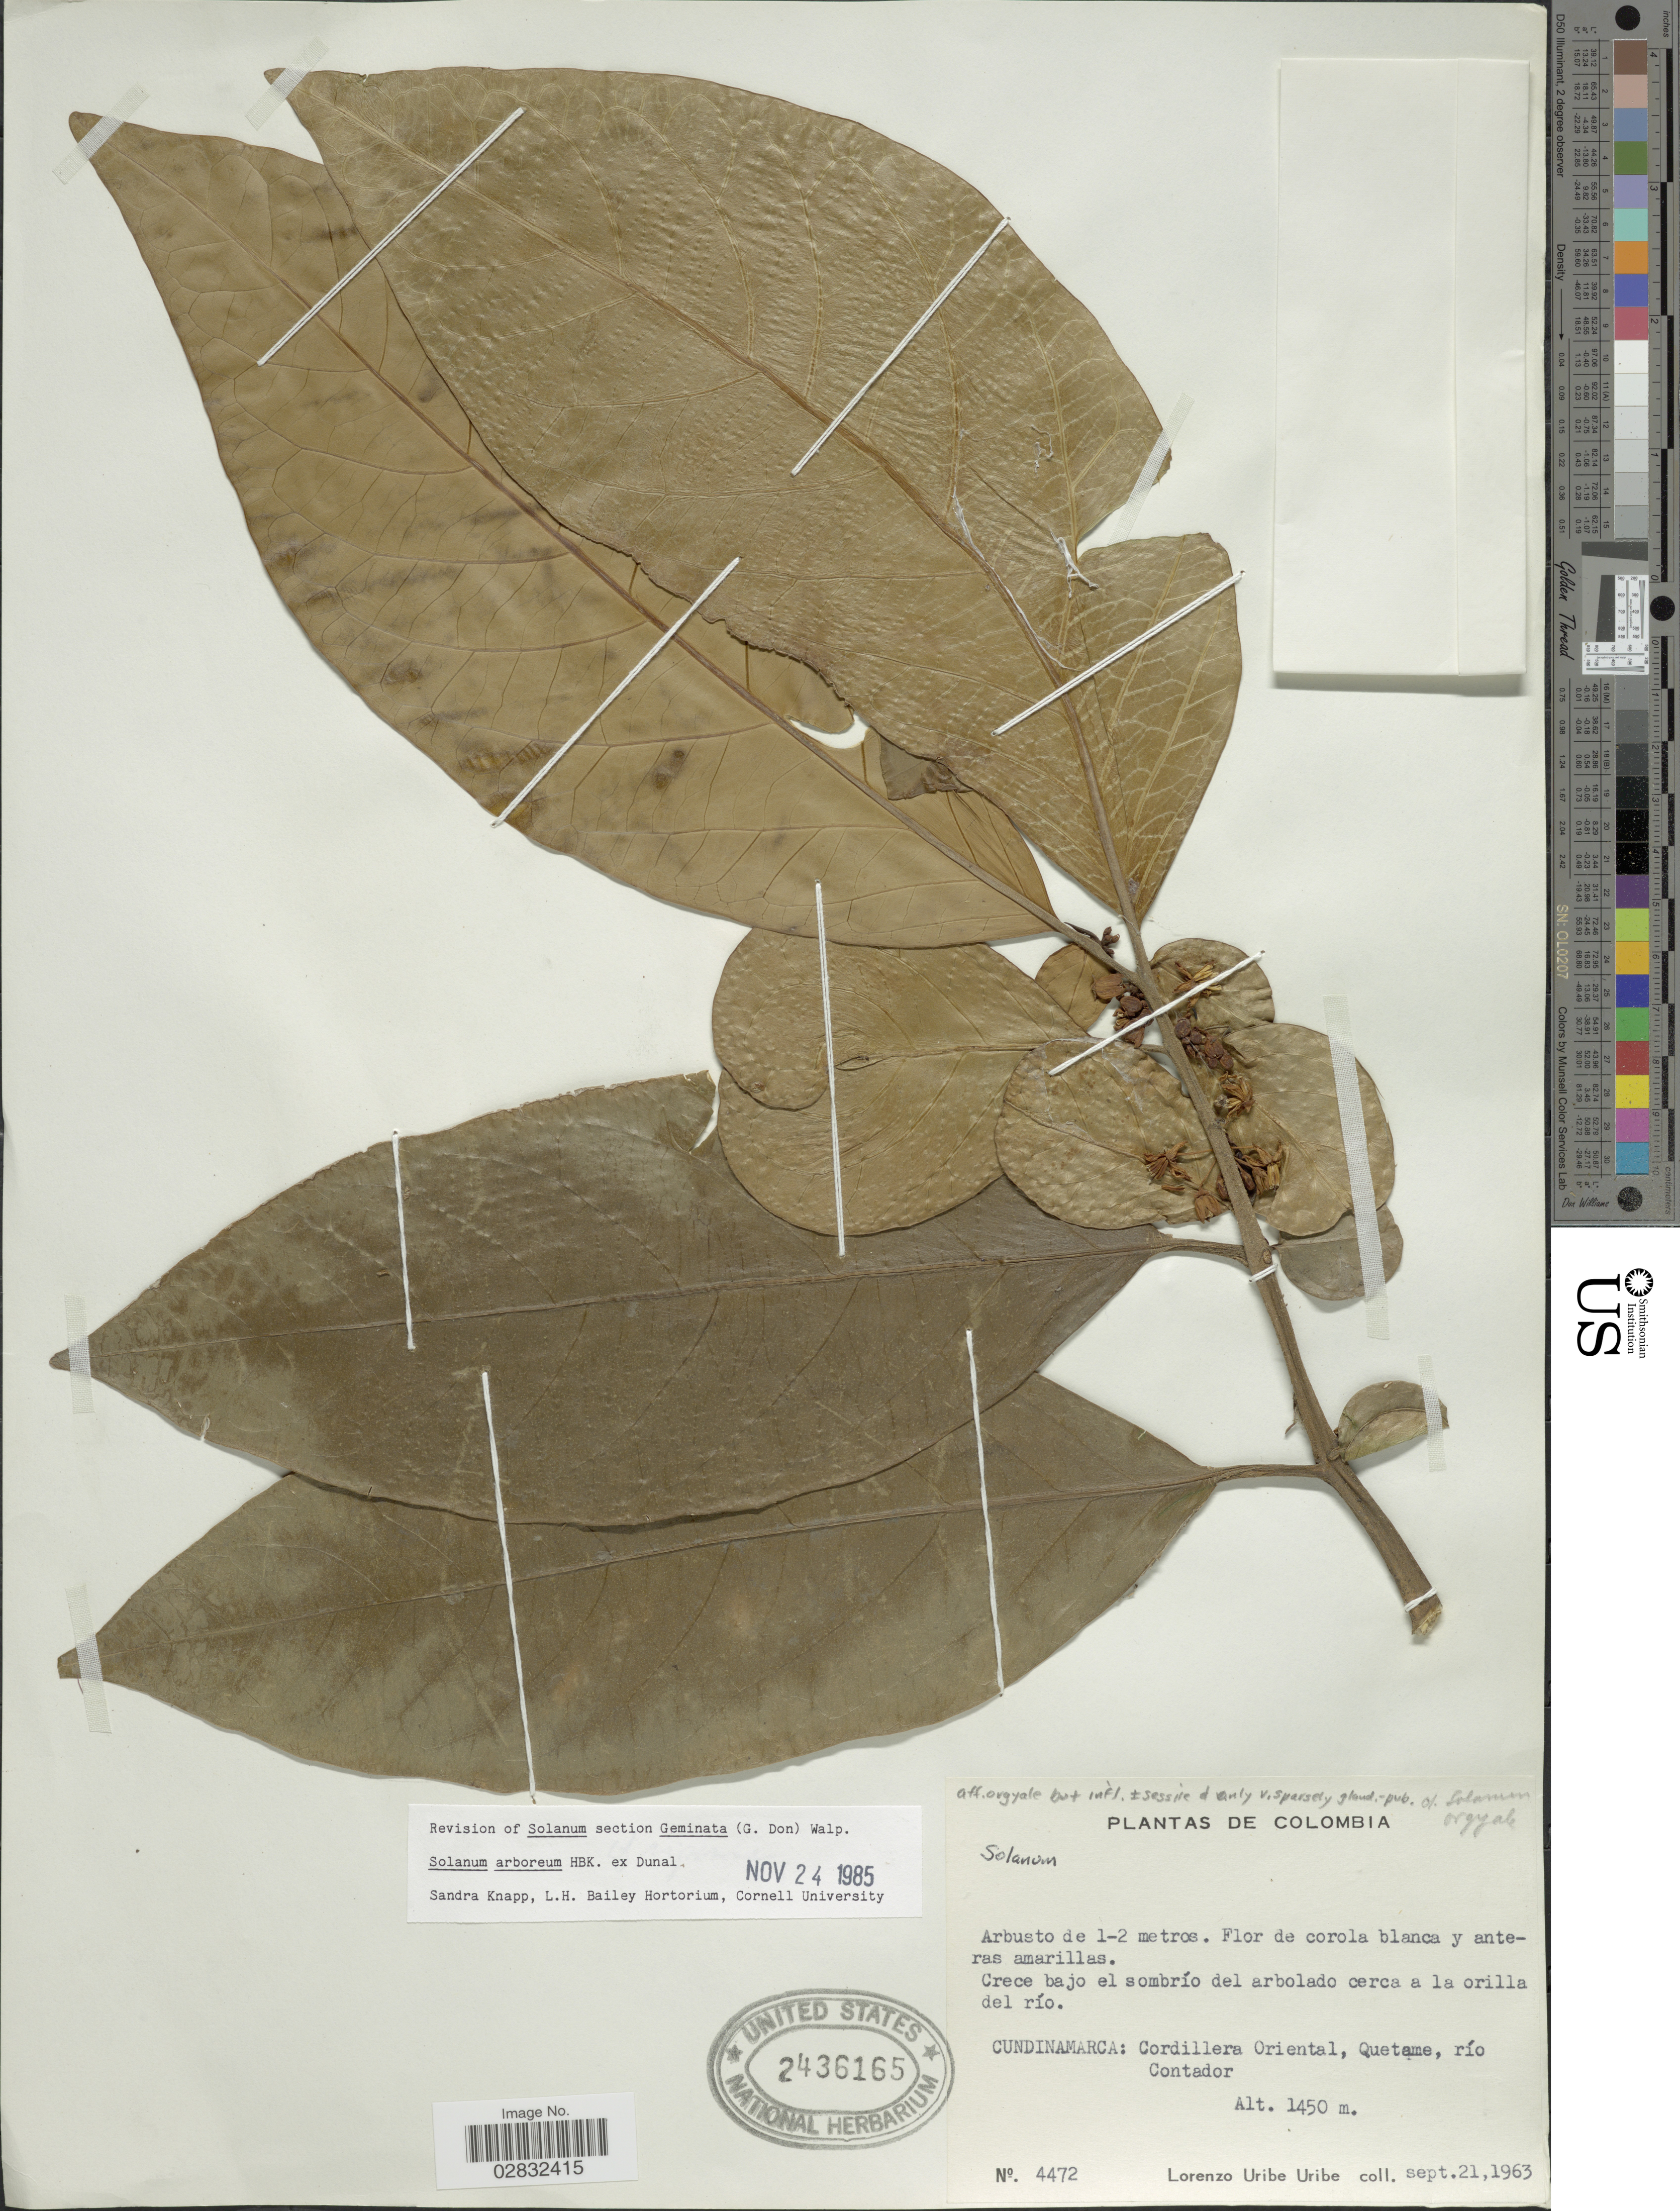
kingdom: Plantae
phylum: Tracheophyta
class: Magnoliopsida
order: Solanales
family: Solanaceae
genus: Solanum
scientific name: Solanum arboreum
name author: Dunal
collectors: L. Uribe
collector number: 4472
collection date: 1963-09-21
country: Colombia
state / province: Cundinamarca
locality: Cundinamarca: Cordillera Oriental, Quetame, río Contador, Crece bajo el sombrío del arbolado cerca a la orilla del río.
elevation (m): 1450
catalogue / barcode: US 2436165